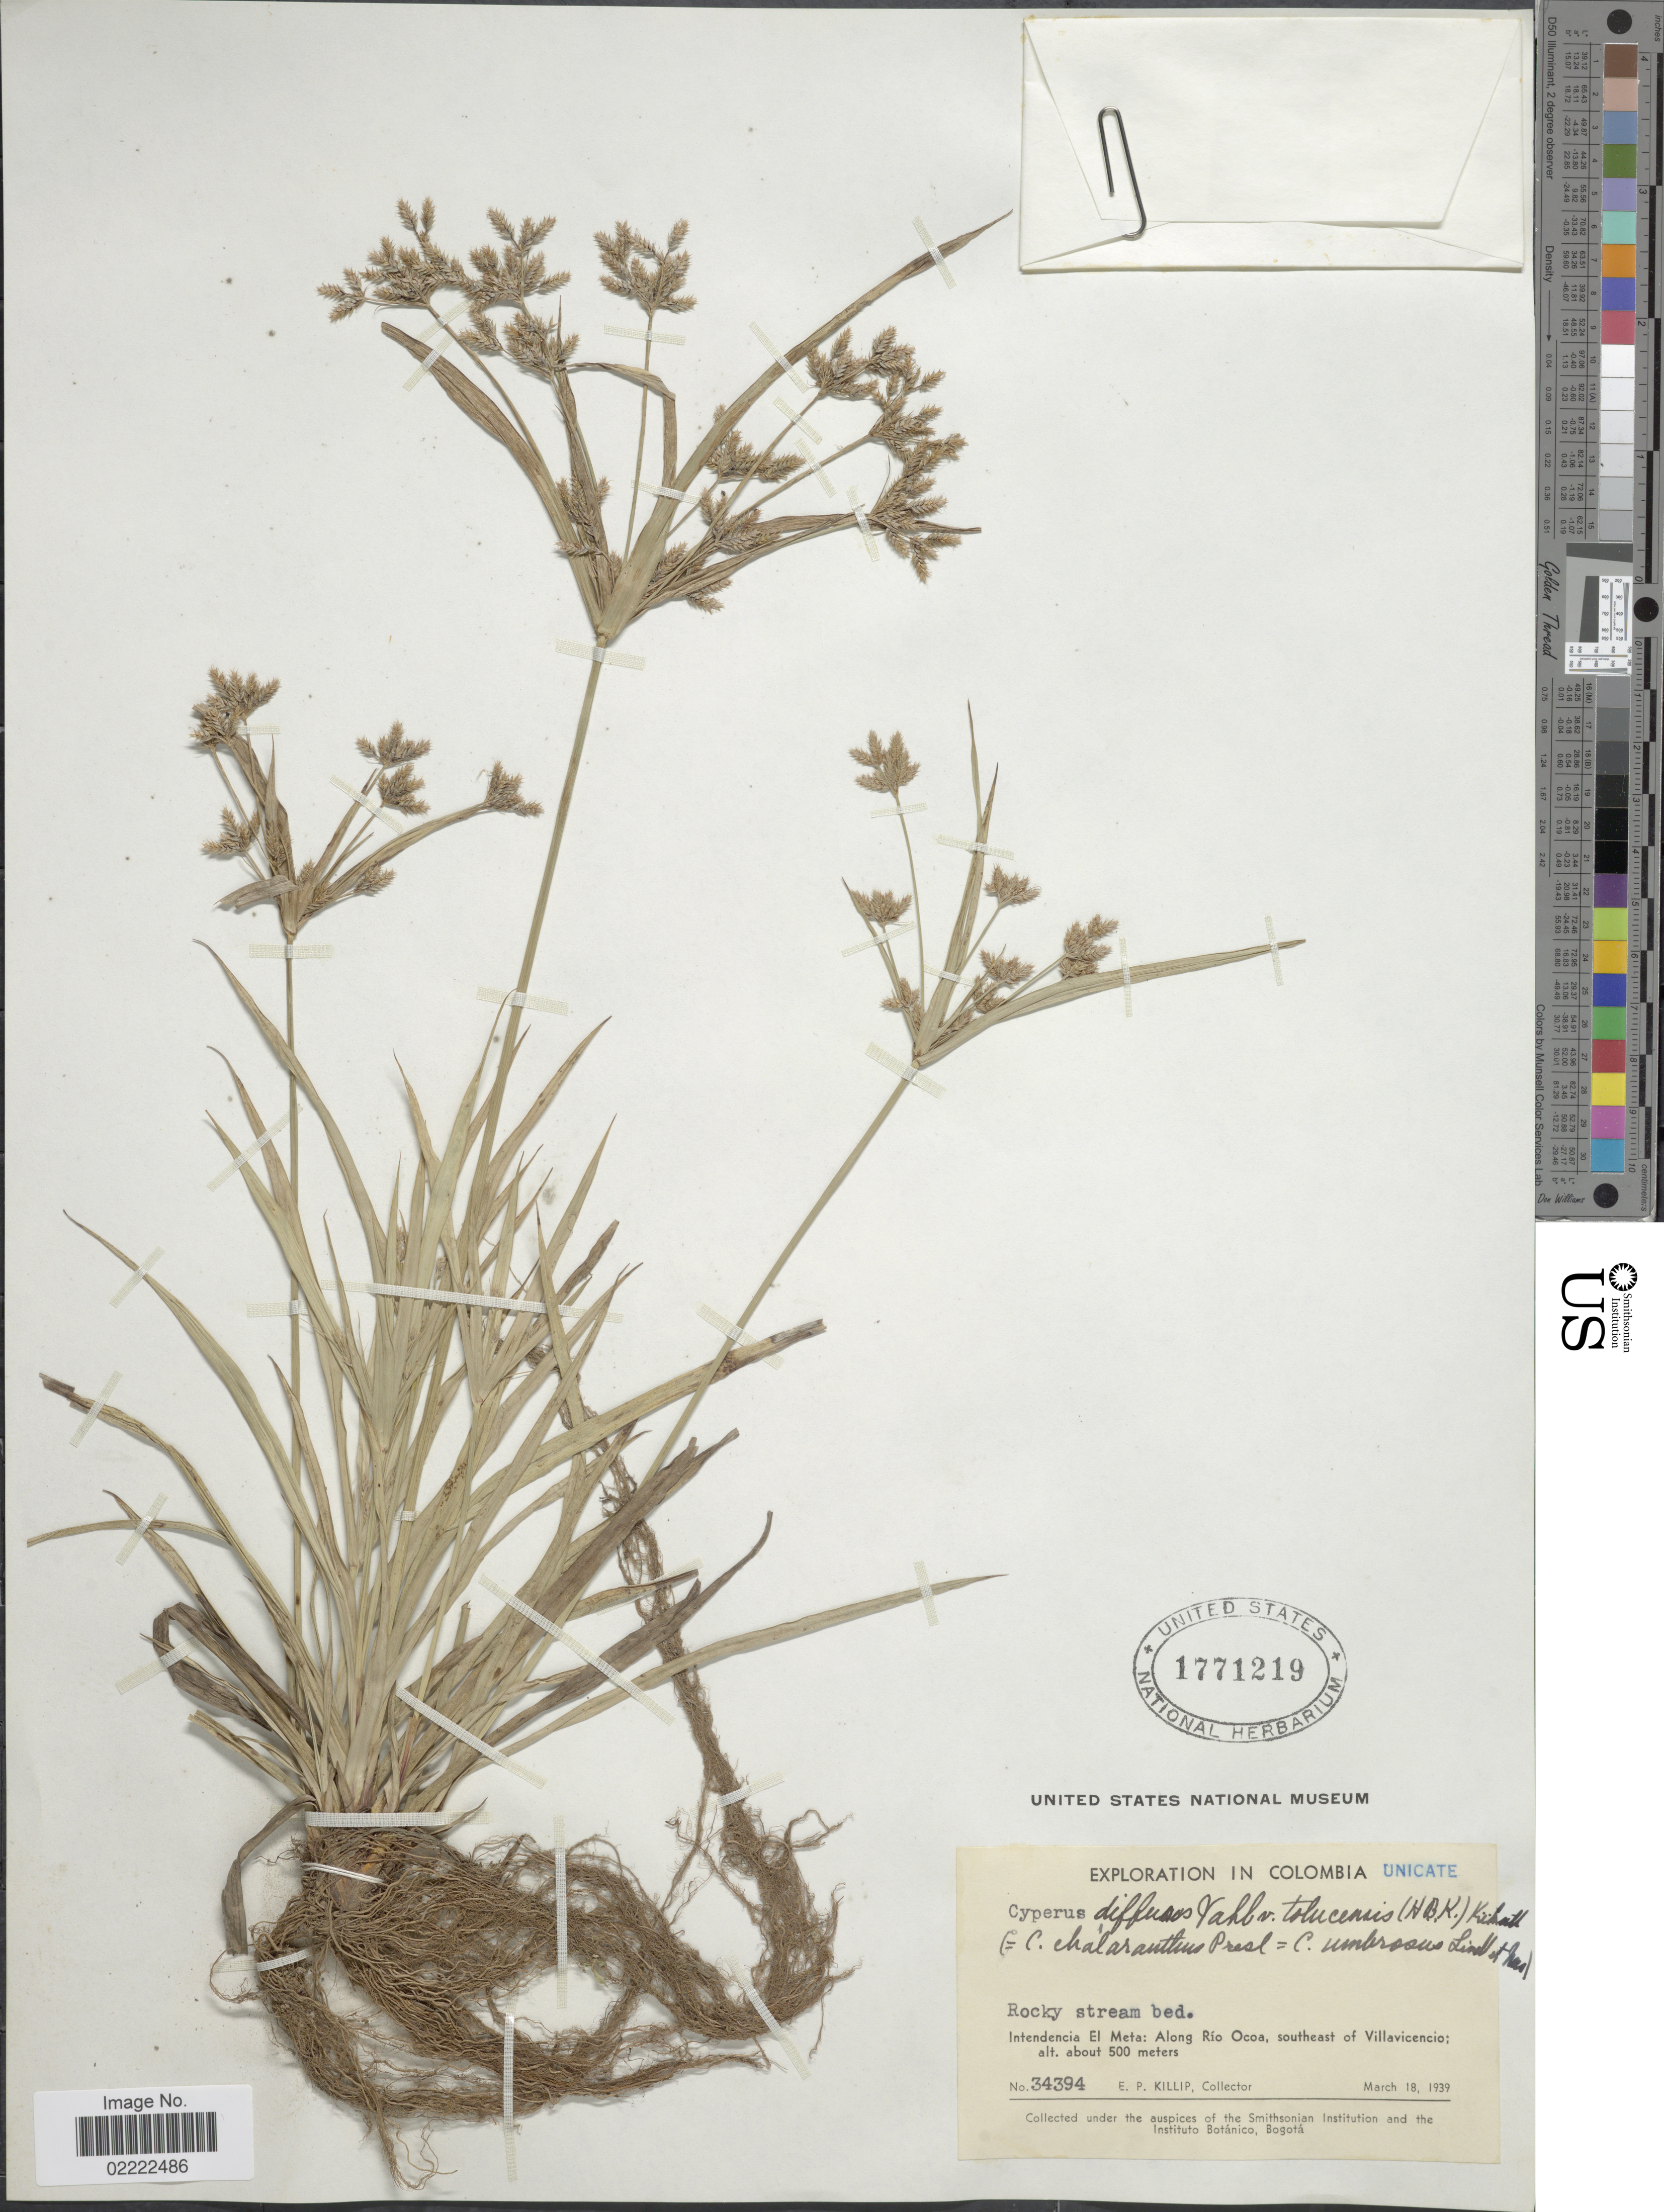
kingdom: Plantae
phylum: Tracheophyta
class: Liliopsida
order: Poales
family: Cyperaceae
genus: Cyperus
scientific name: Cyperus laxus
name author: Lam.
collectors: E. P. Killip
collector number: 34394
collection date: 1939-03-18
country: Colombia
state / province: Meta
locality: Rocky stream bed, Intendencia El Meta: along Rio Ocoa, southeast of Villavicencio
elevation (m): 500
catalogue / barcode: US 1771219